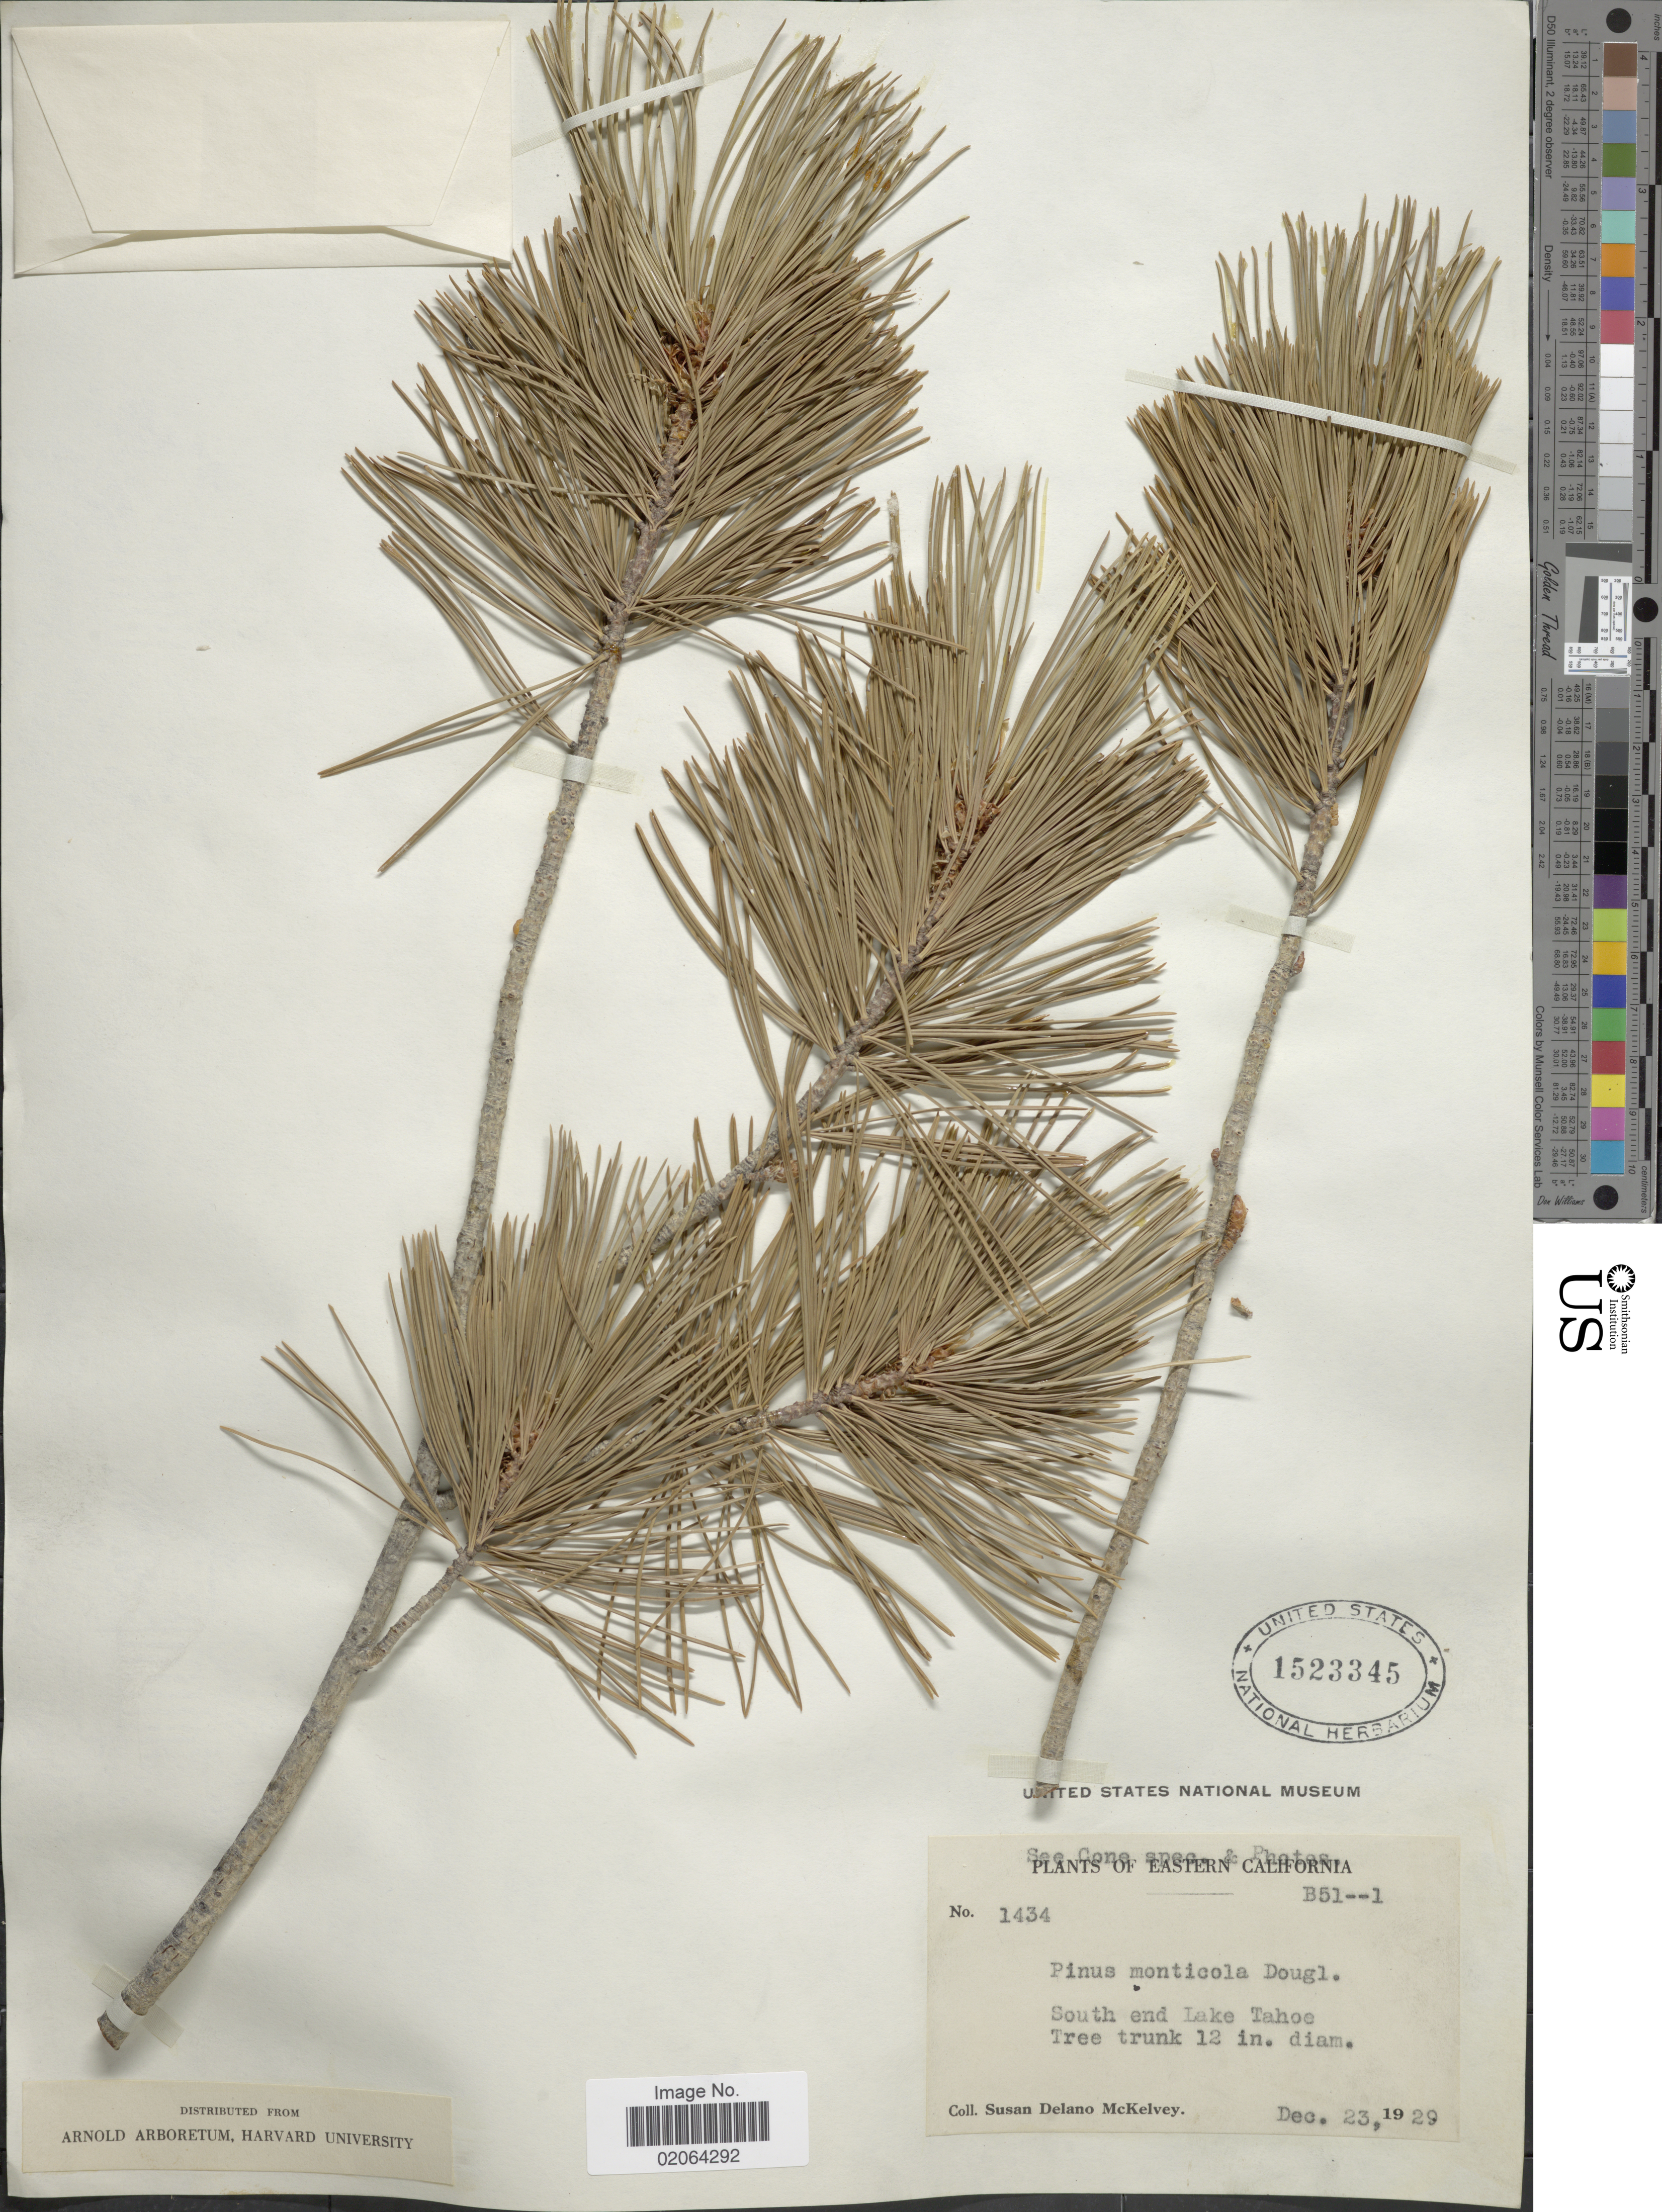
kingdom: Plantae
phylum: Tracheophyta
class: Pinopsida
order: Pinales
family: Pinaceae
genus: Pinus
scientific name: Pinus monticola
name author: Douglas ex D. Don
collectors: S. A. McKelvey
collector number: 1434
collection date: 1929-12-23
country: United States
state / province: California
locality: Eastern California, South end Lake Tahoe.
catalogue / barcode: US 1523345